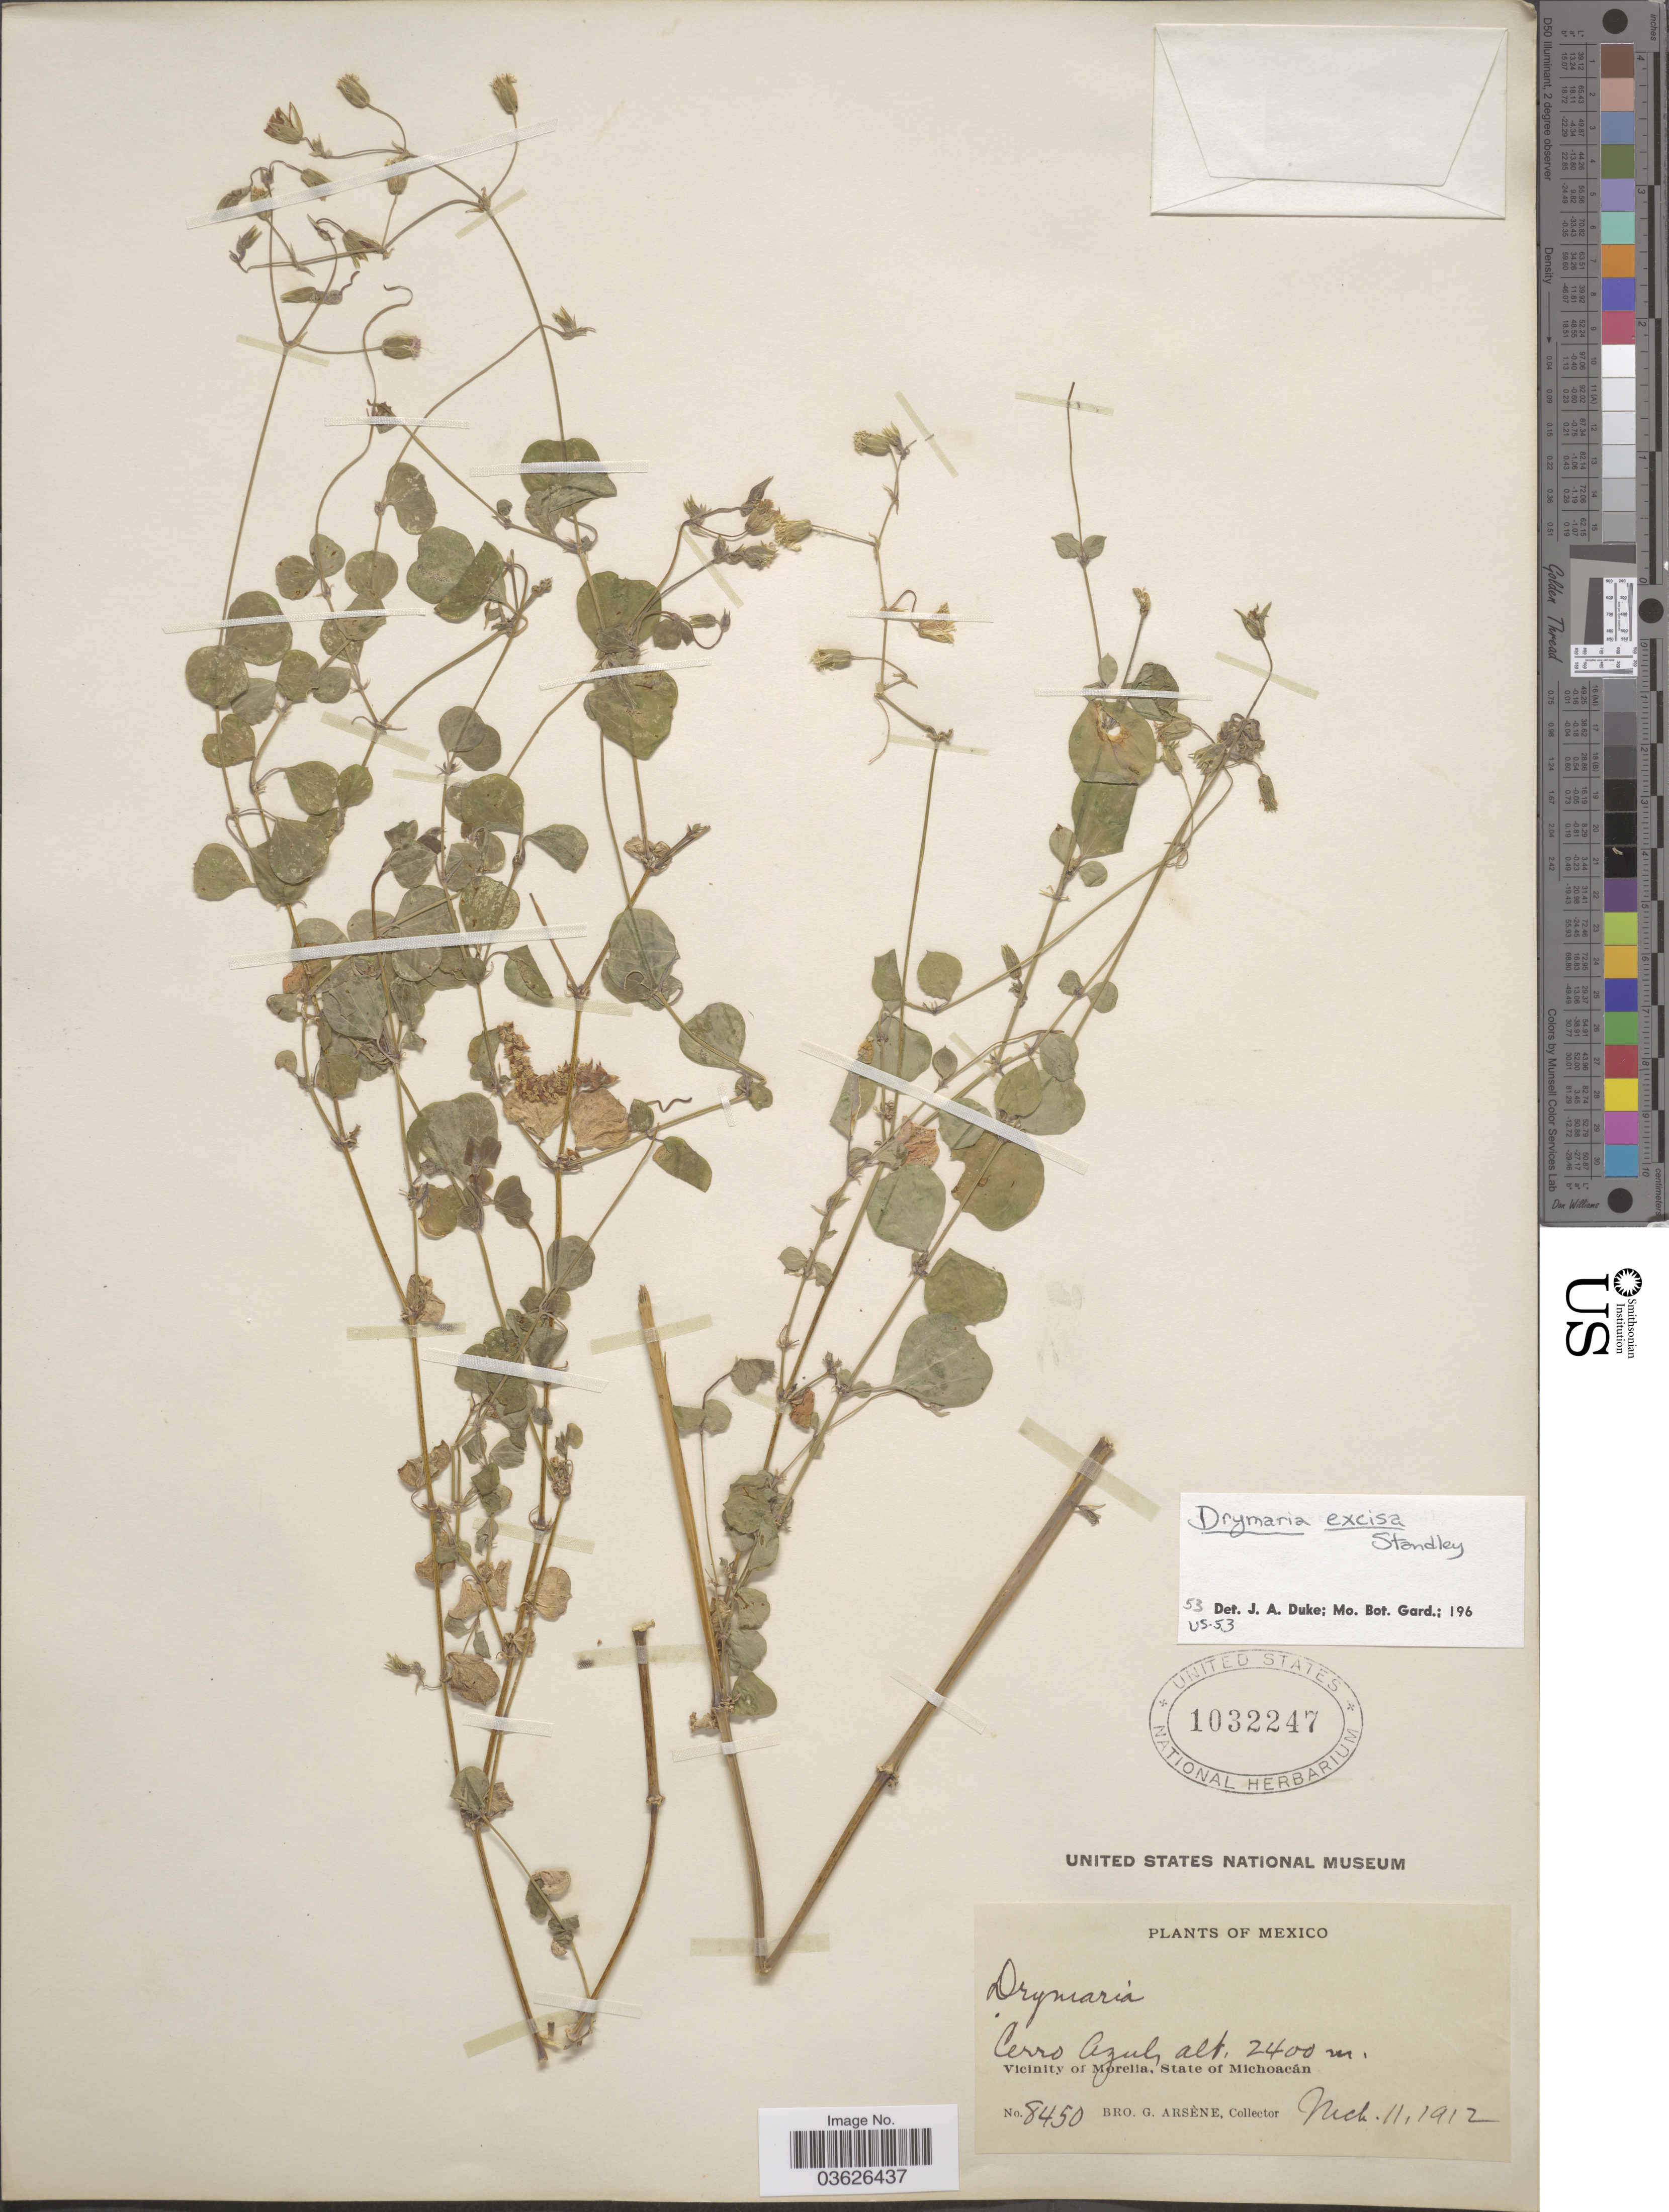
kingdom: Plantae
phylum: Tracheophyta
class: Magnoliopsida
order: Caryophyllales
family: Caryophyllaceae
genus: Drymaria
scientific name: Drymaria excisa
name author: Standl.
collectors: Bro. G. Arsène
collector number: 8450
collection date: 1912-03-11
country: Mexico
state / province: Michoacán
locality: Cerro Azul. Vicinity of Morelia.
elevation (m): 2400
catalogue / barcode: US 1032247